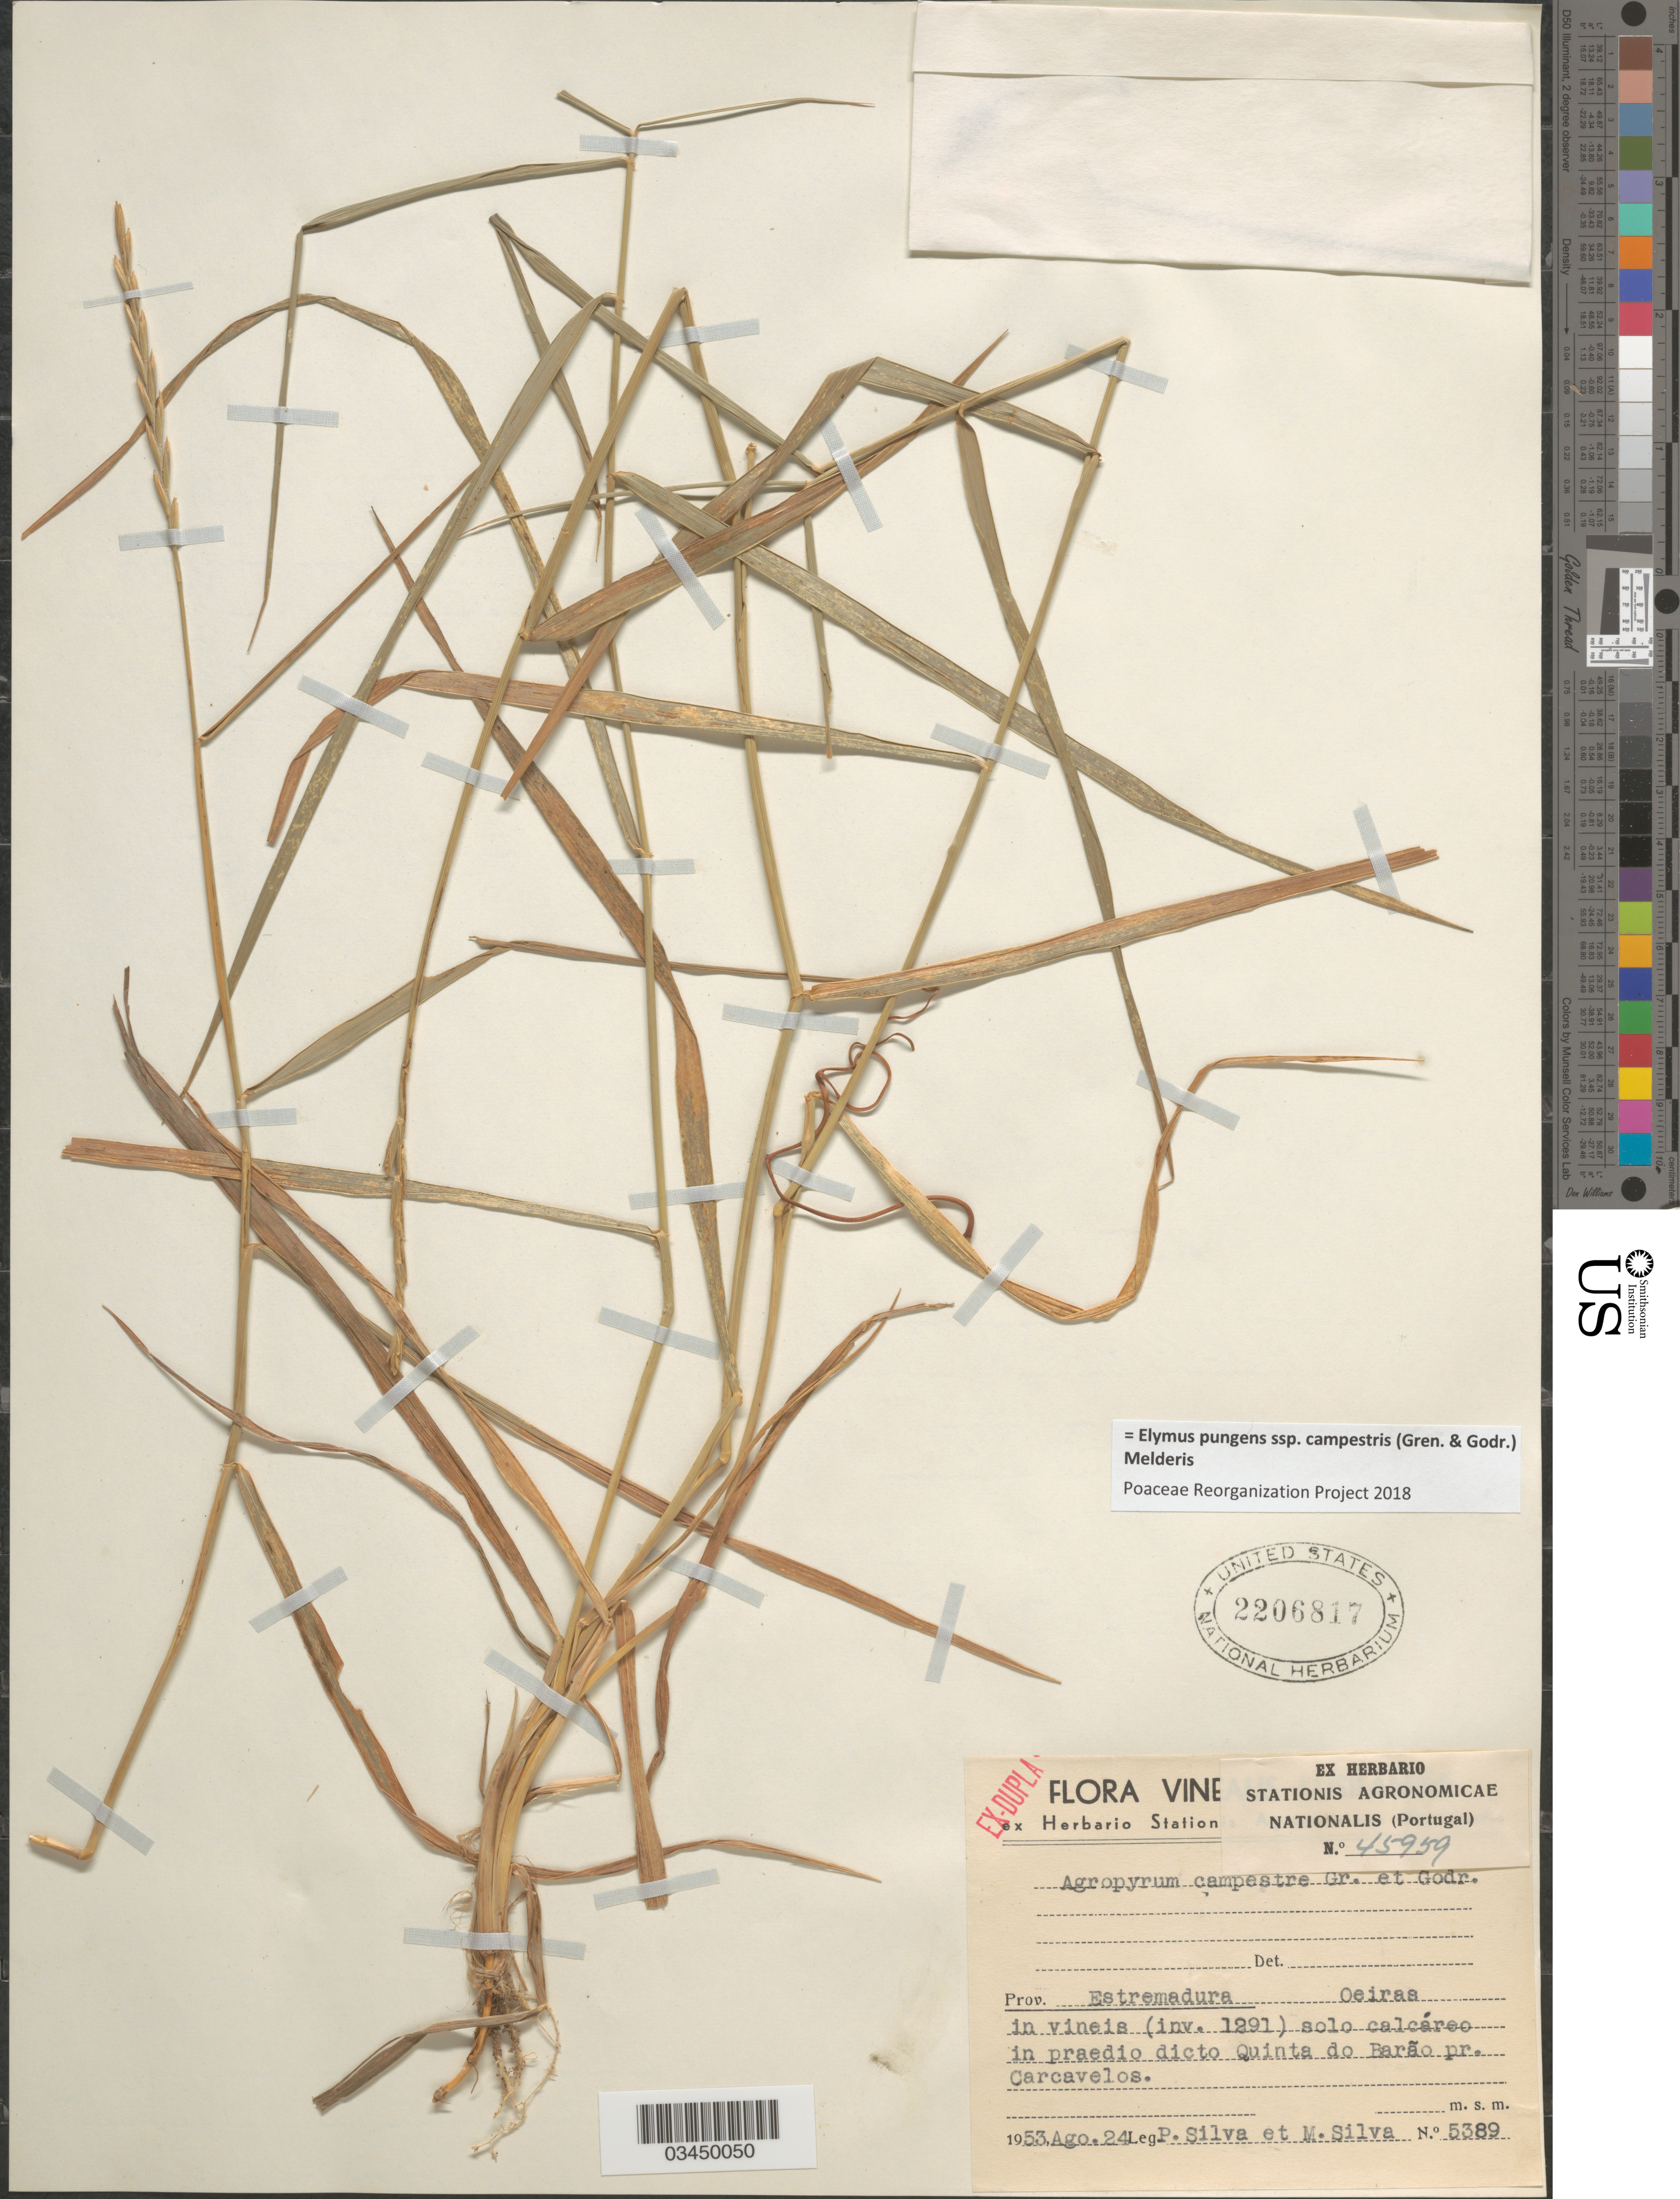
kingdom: Plantae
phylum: Tracheophyta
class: Liliopsida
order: Poales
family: Poaceae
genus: Elymus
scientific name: Elymus pungens subsp. campestris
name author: (Gren. & Godr.) Melderis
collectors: P. Silva & M. Silva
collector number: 5389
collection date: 1953-08-24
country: Portugal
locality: Vine [illegible text]. Prov. Estremadura Oeiras in vineis (inv. 1291) solo calcáreo in praedio dicto Quinta do Barão pr. Carcavelos.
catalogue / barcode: US 2206817